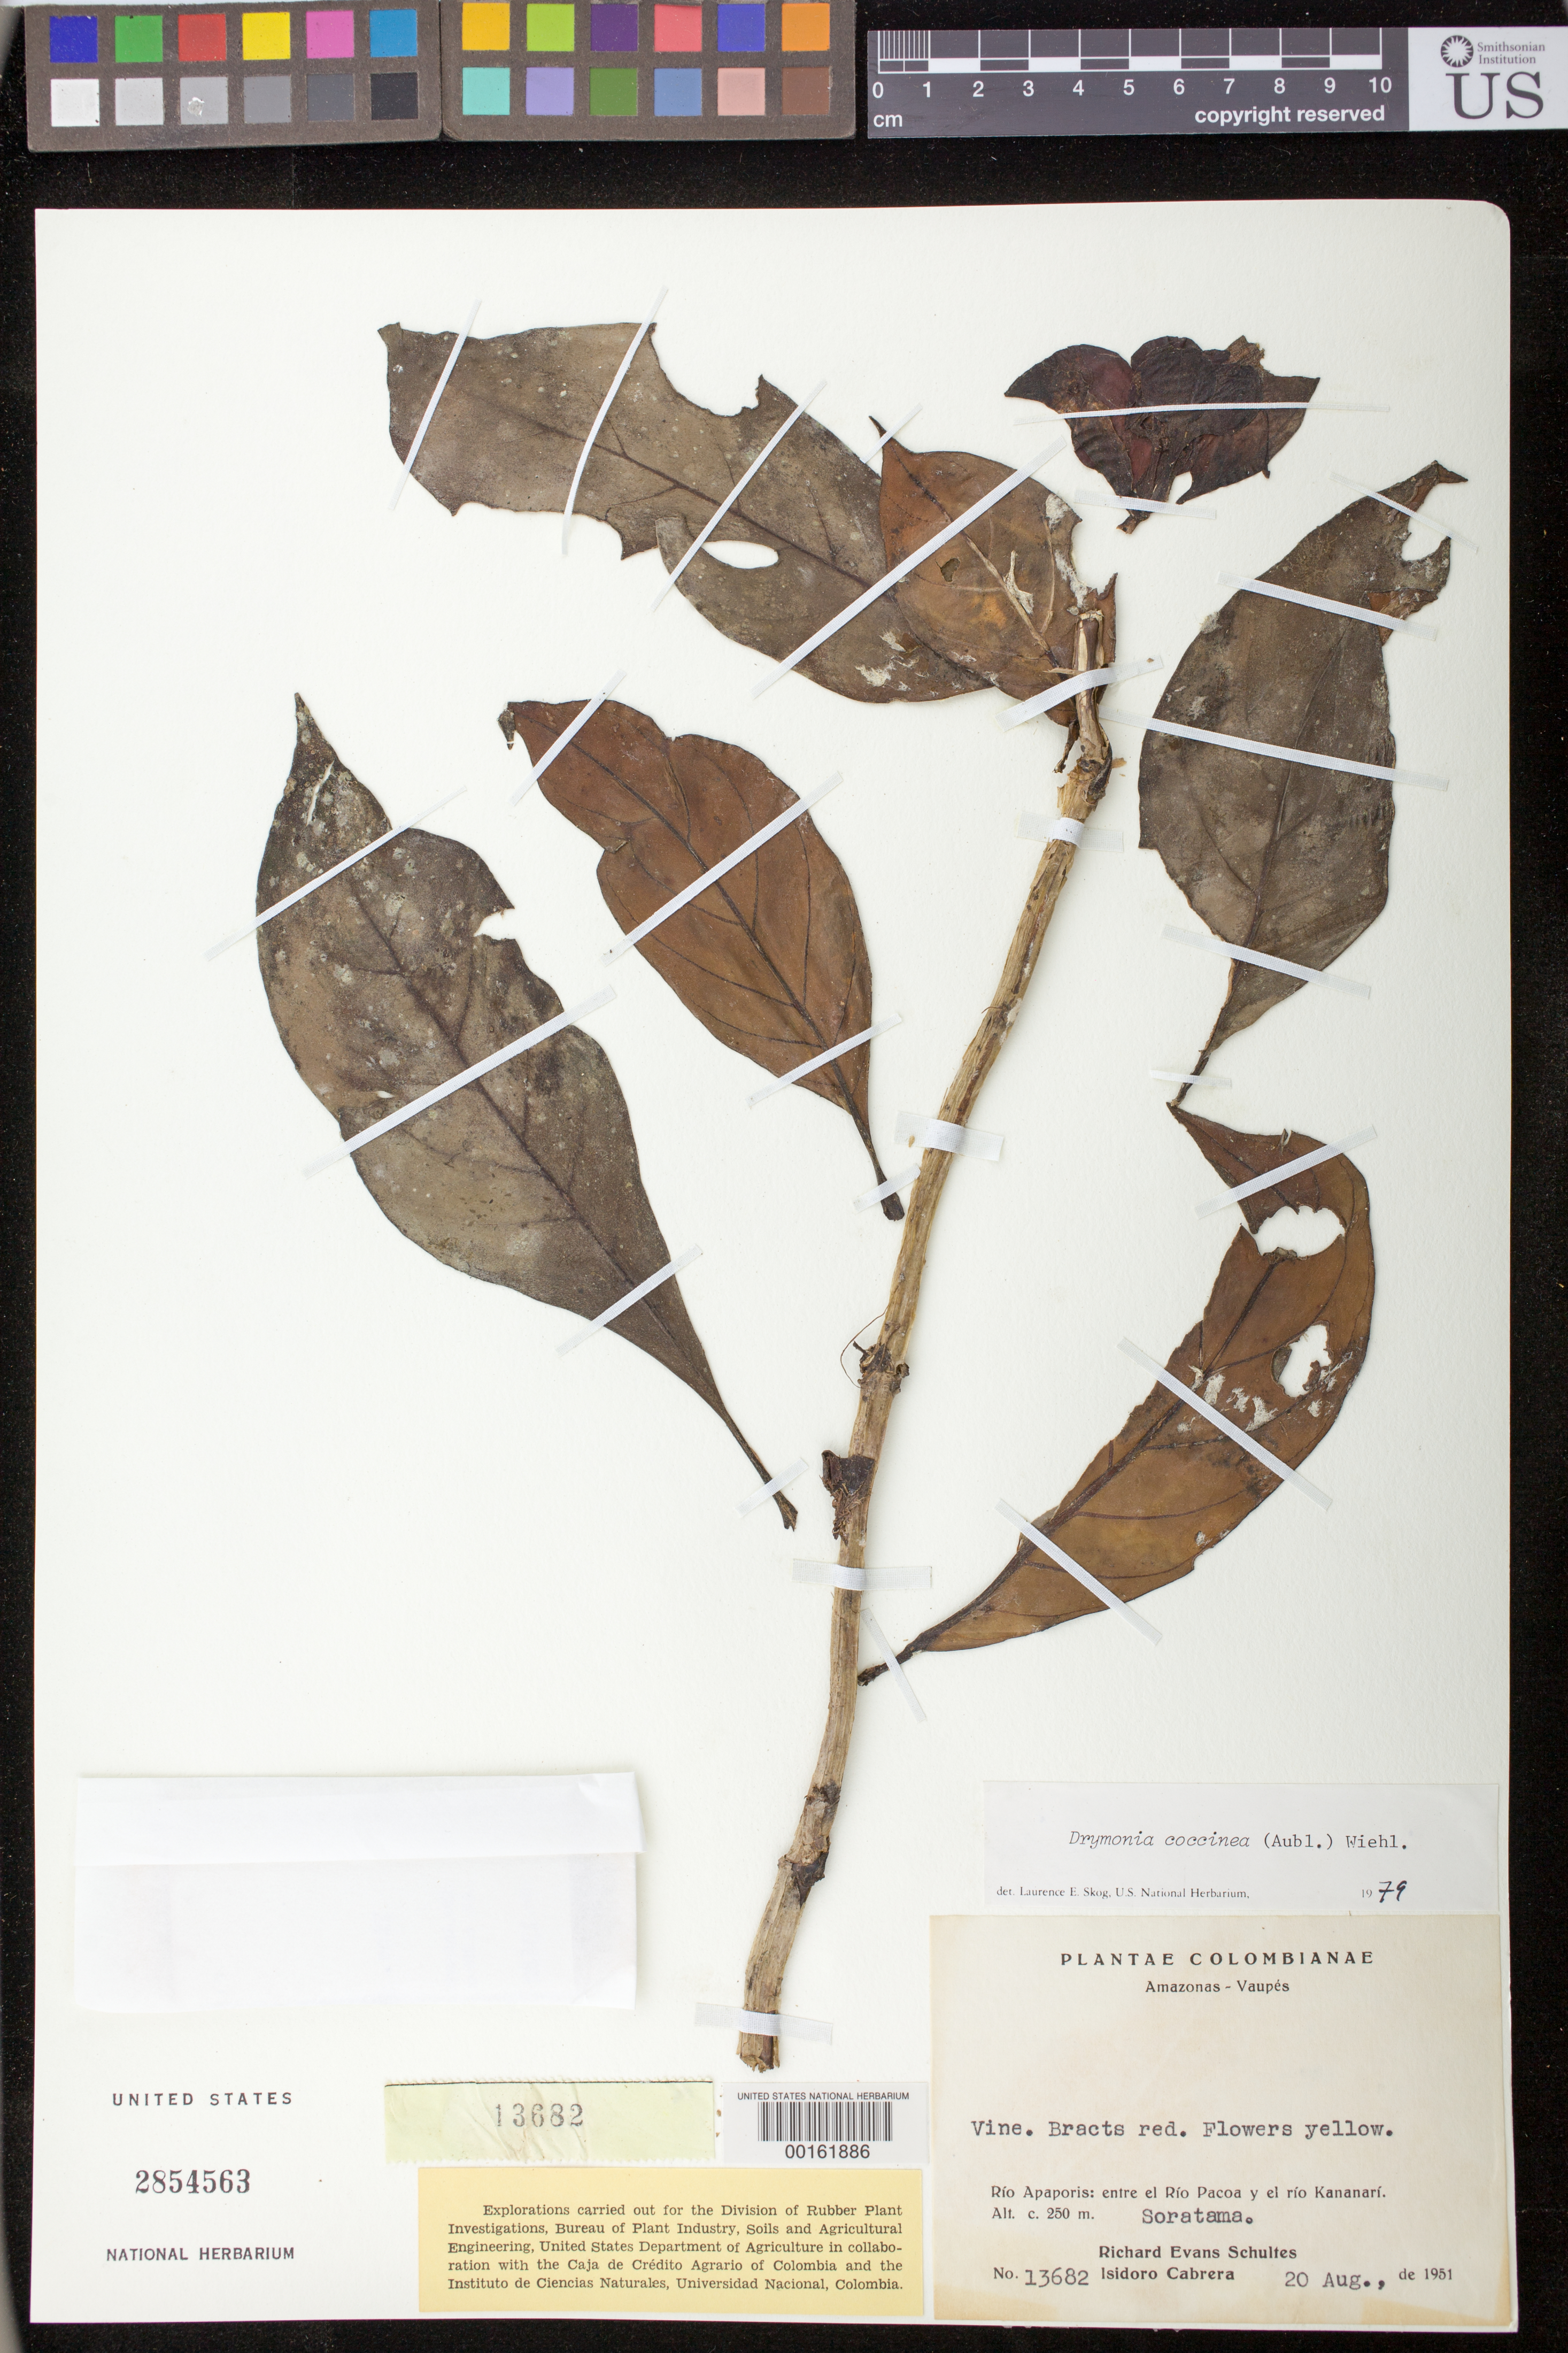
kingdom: Plantae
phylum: Tracheophyta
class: Magnoliopsida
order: Lamiales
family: Gesneriaceae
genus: Drymonia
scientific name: Drymonia coccinea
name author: (Aubl.) Wiehler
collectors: R. E. Schultes & I. Cabrera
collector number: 13682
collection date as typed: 20 Aug 1951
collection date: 1951-08-20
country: Colombia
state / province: Amazônas / Vaupés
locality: Rio Apaporis, between Rio Pacoa and Rio Kananari, Soratama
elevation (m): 250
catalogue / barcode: US 2854563